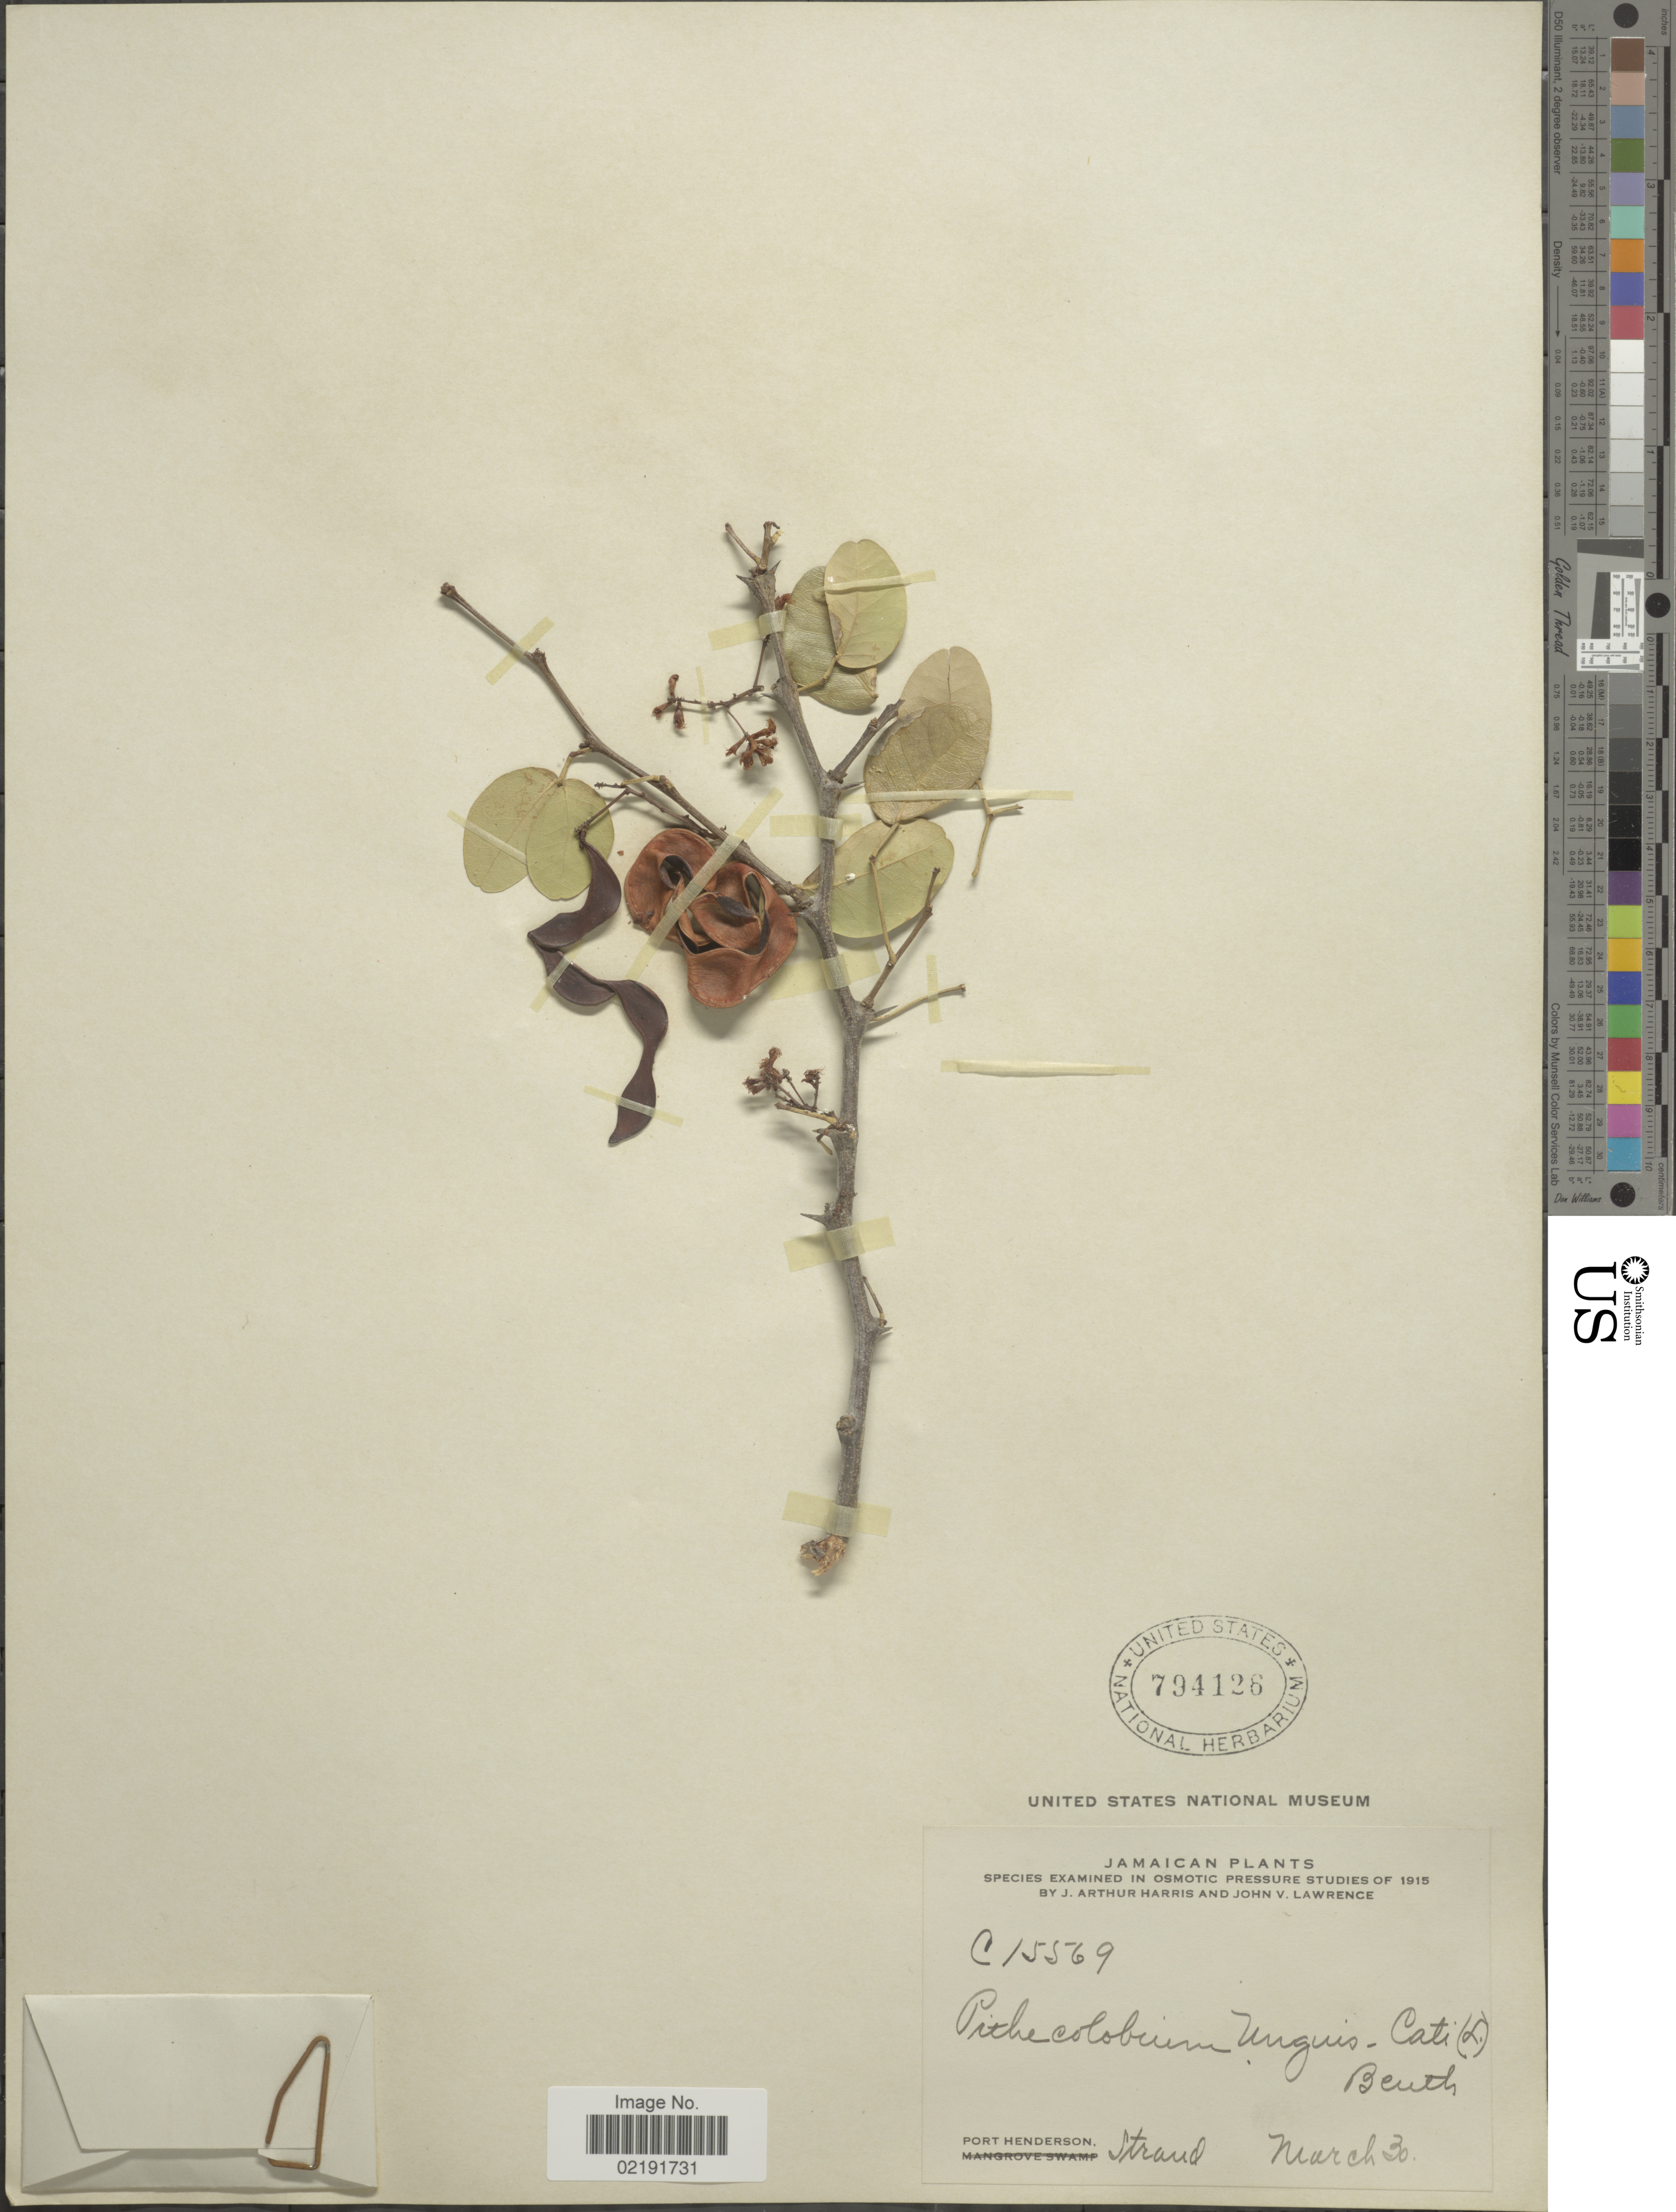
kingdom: Plantae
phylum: Tracheophyta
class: Magnoliopsida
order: Fabales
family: Fabaceae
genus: Pithecellobium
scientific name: Pithecellobium unguis-cati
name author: (L.) Benth.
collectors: J. A. Harris & J. Lawrence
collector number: C15569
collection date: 1915-03-30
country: Jamaica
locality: Port Henderson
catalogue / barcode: US 794126